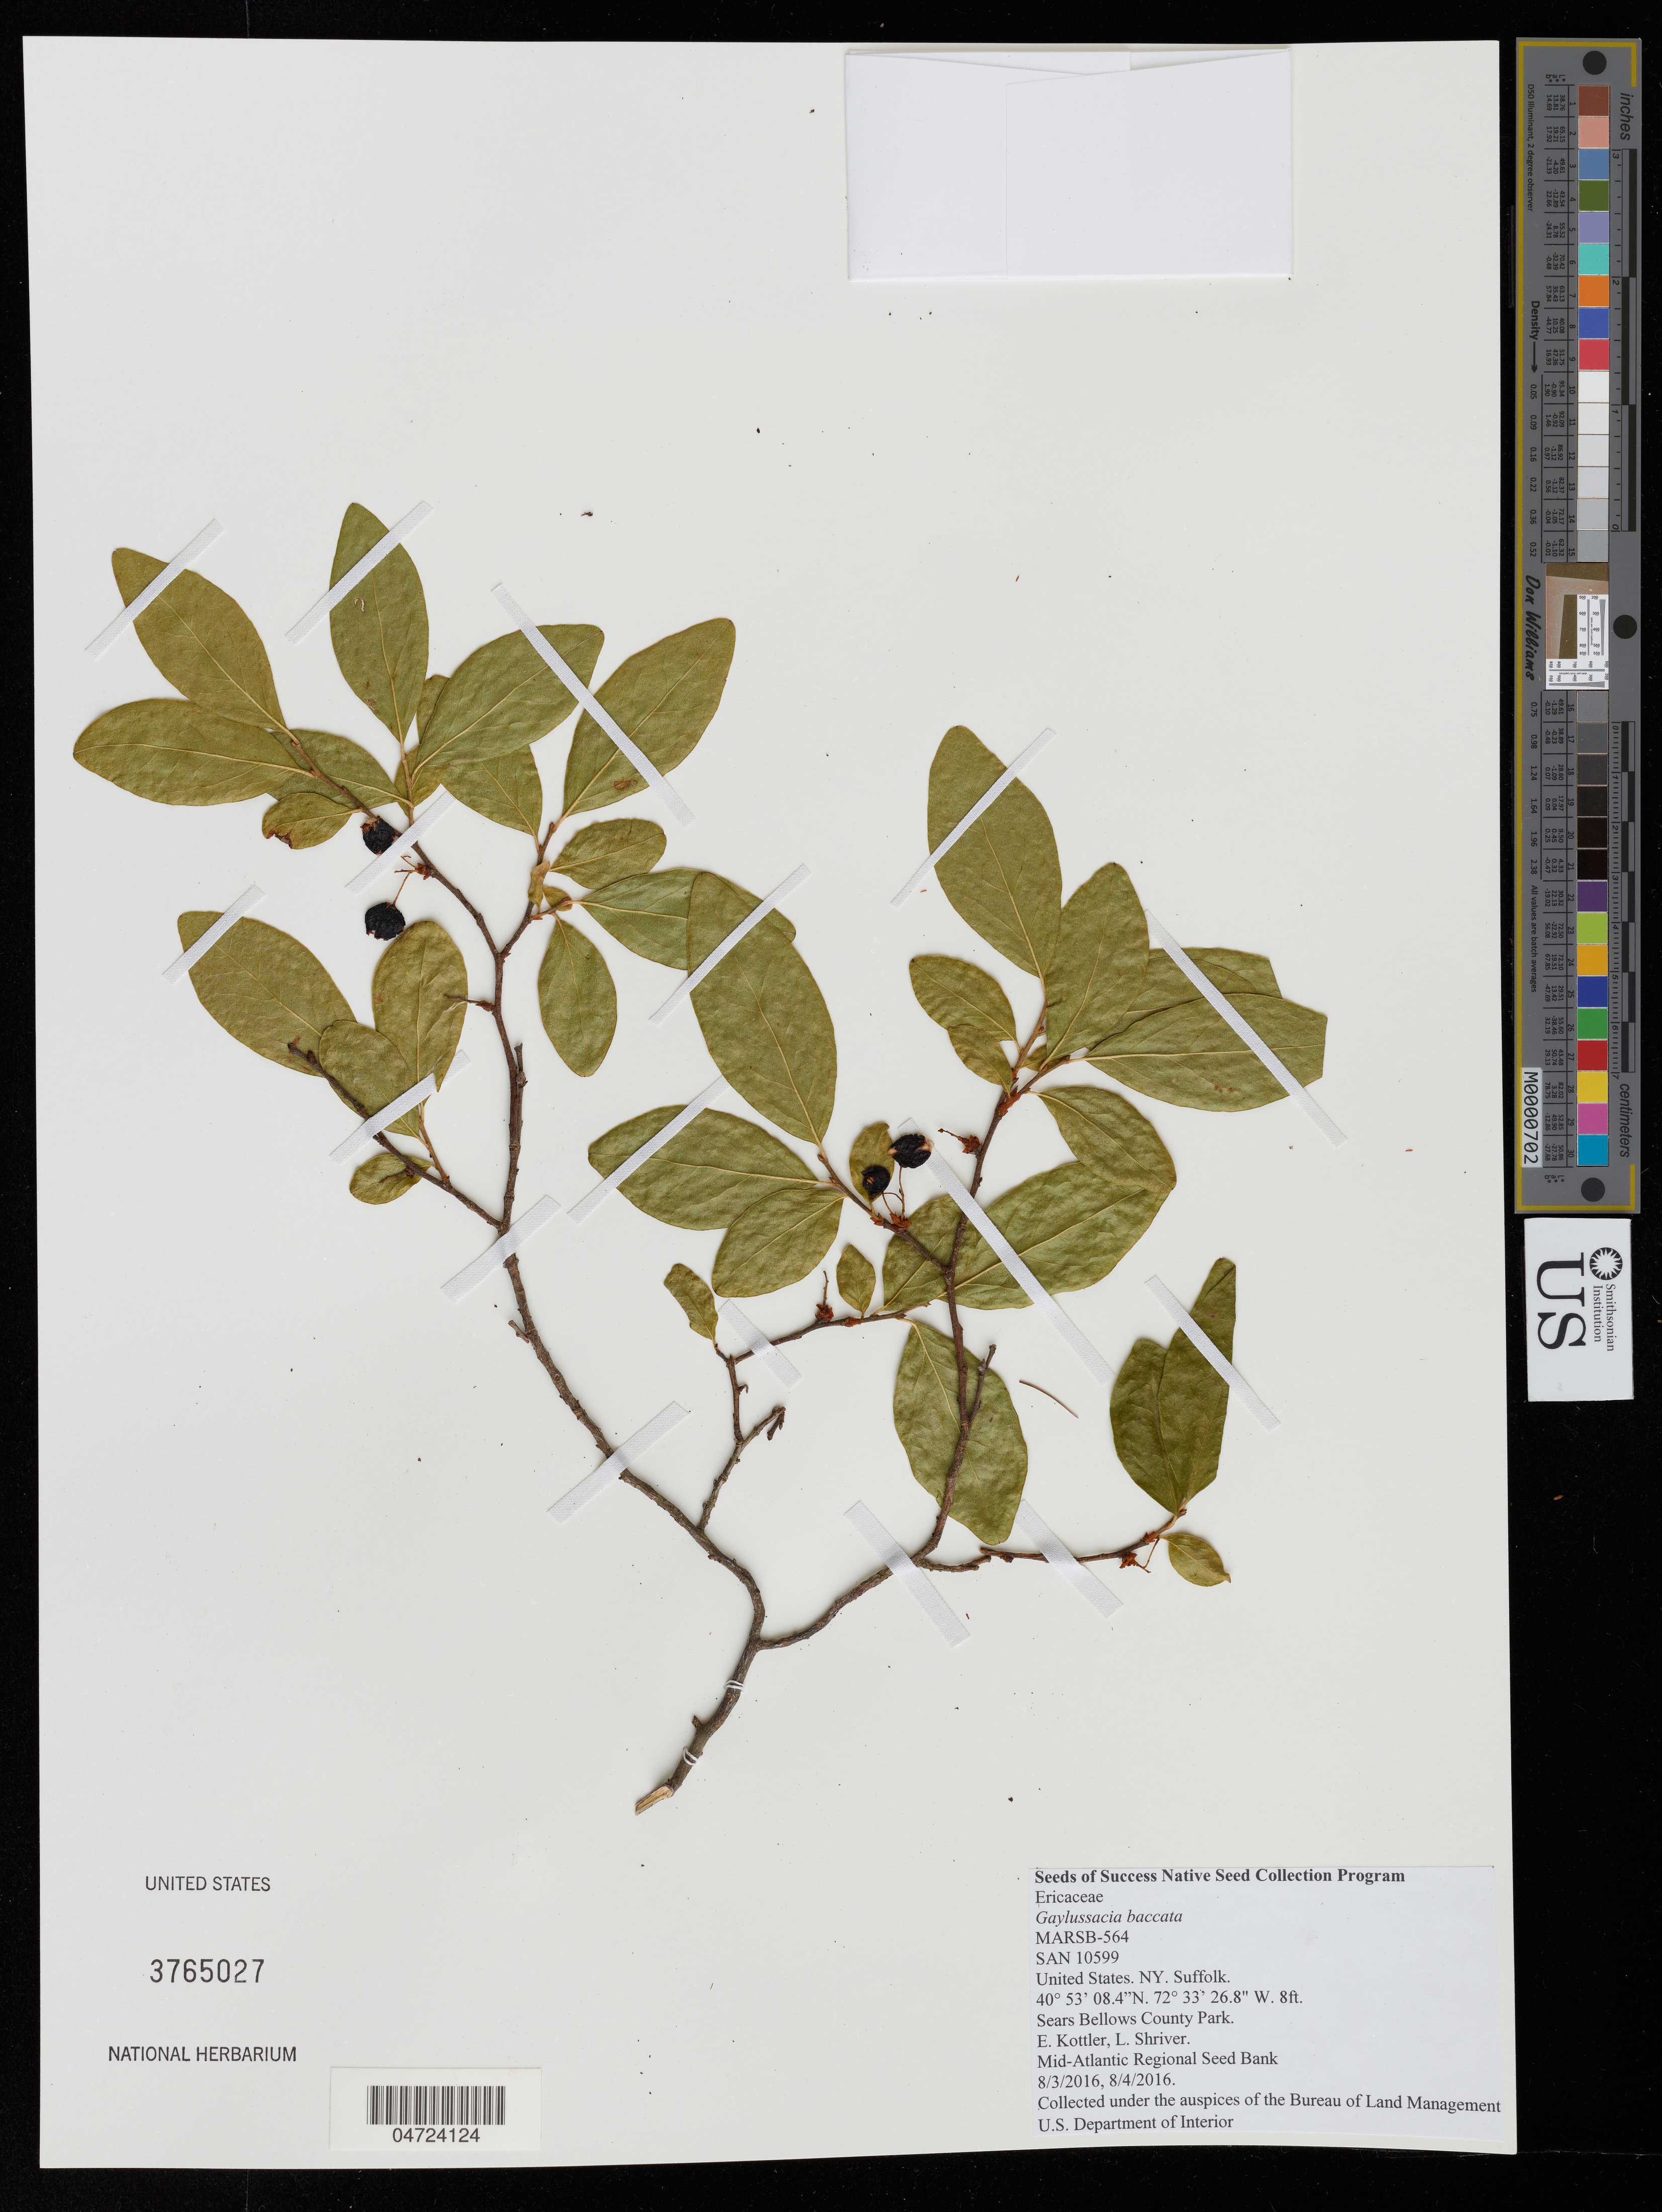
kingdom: Plantae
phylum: Tracheophyta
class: Magnoliopsida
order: Ericales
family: Ericaceae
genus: Gaylussacia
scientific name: Gaylussacia baccata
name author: (Wangenh.) K. Koch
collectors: E. Kottler & L. Shriver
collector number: MARSB-564/SAN10599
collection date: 2016-08-03/2016-08-04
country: United States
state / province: New York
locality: Suffolk. Sears Bellows County Park.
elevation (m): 2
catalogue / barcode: US 3765027